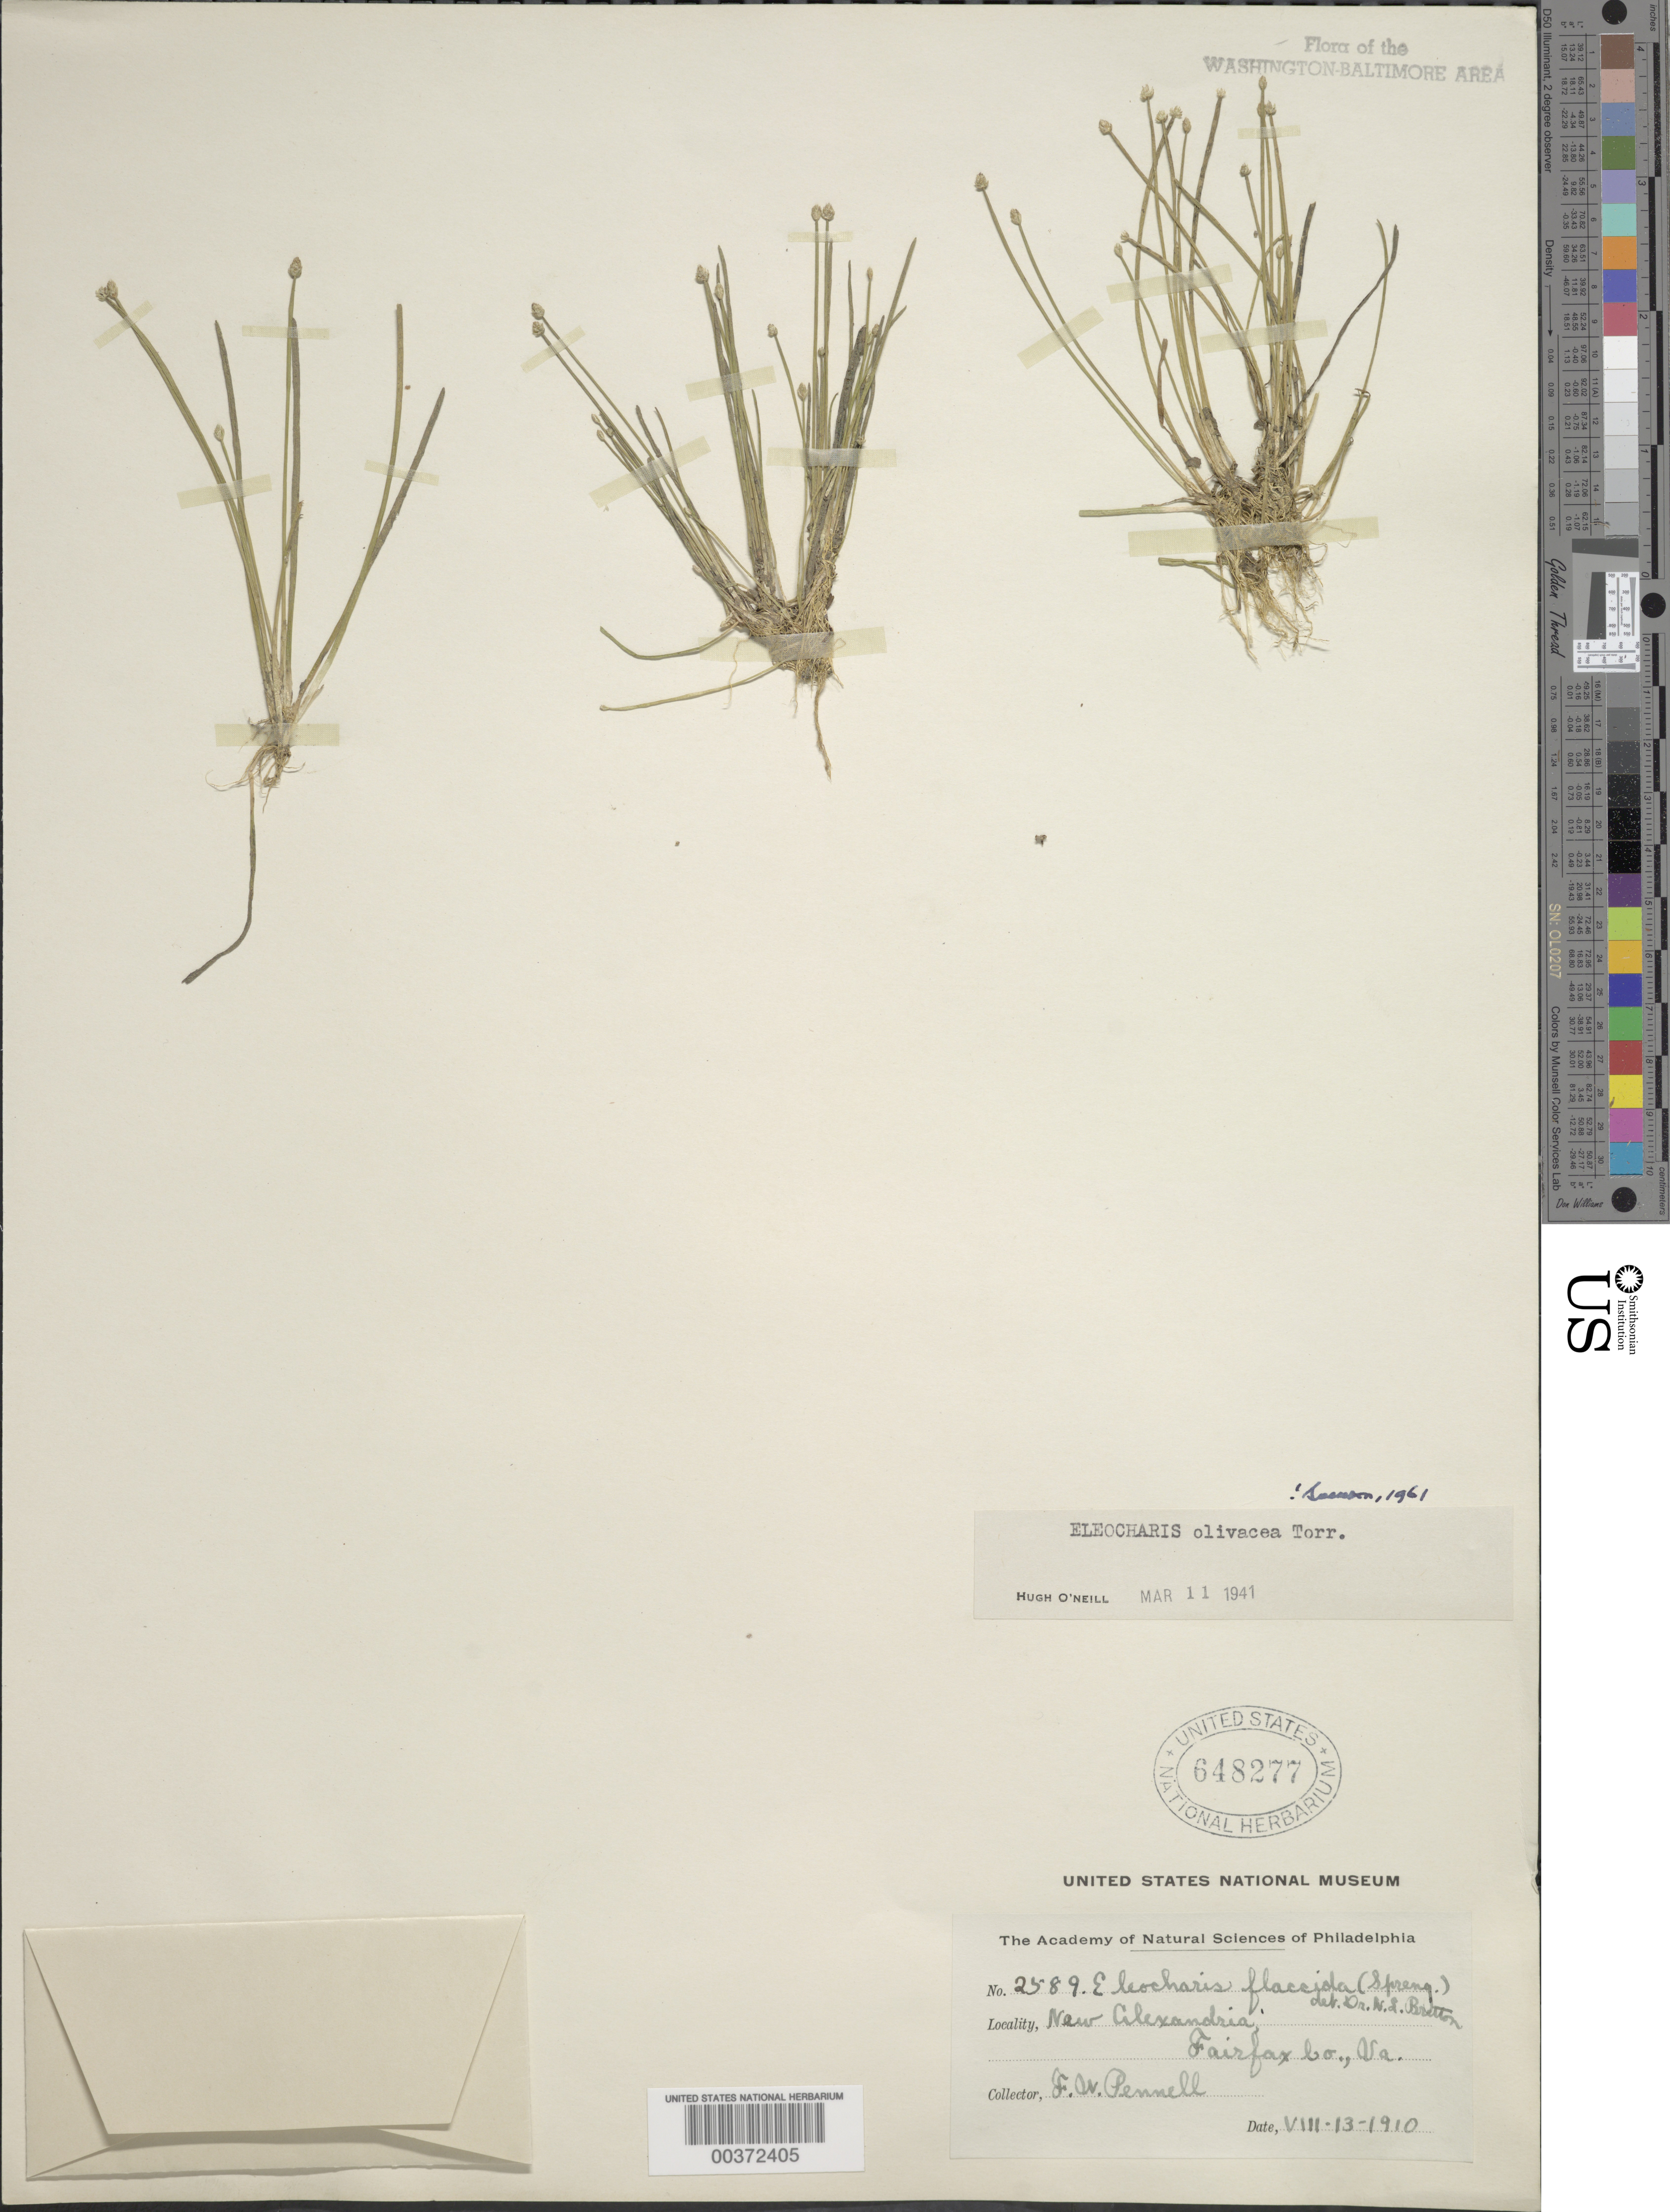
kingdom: Plantae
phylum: Tracheophyta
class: Liliopsida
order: Poales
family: Cyperaceae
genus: Eleocharis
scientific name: Eleocharis olivacea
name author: Torr.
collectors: F. W. Pennell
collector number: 2589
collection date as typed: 13 Aug 1910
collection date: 1910-08-13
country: United States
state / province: Virginia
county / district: Fairfax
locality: New Alexandria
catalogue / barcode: US 648277